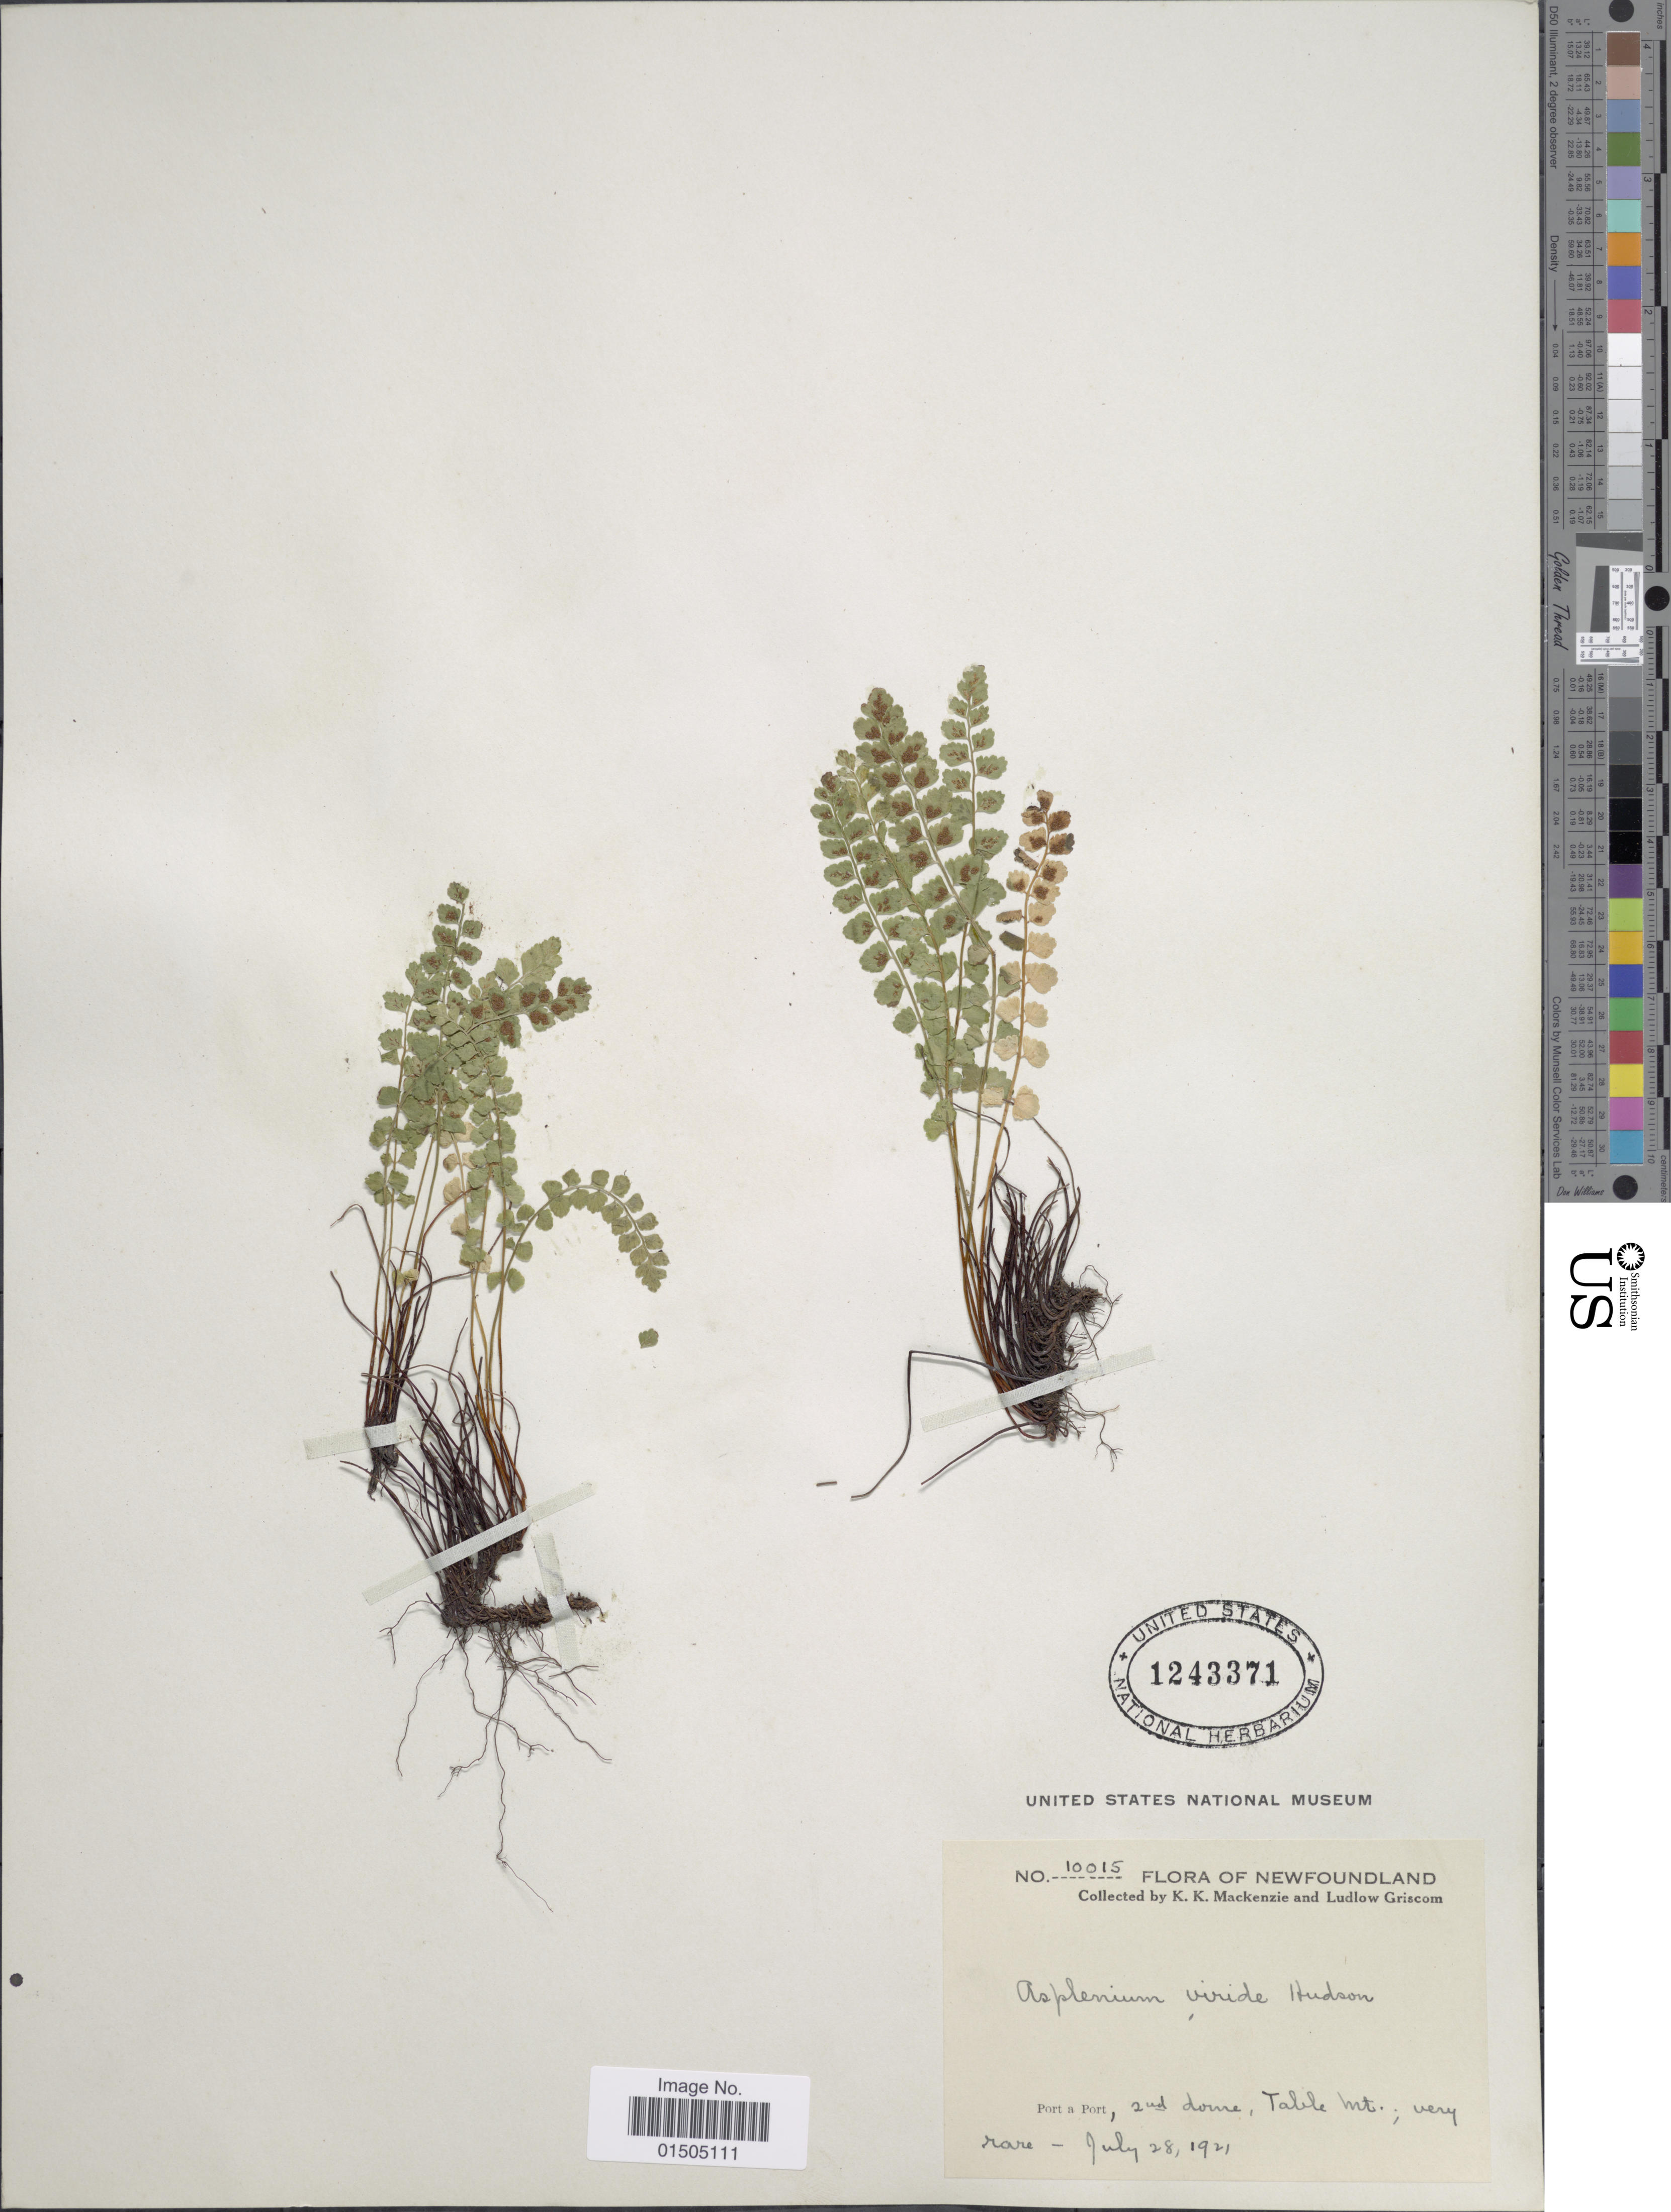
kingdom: Plantae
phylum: Tracheophyta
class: Polypodiopsida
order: Polypodiales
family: Aspleniaceae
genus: Asplenium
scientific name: Asplenium trichomanes-ramosum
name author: L.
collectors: K. K. Mackenzie & L. Griscom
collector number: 10015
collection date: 1921-07-28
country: Canada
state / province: Newfoundland and Labrador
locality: Port a Port, 2nd dome, Table Mt.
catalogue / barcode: US 1243371